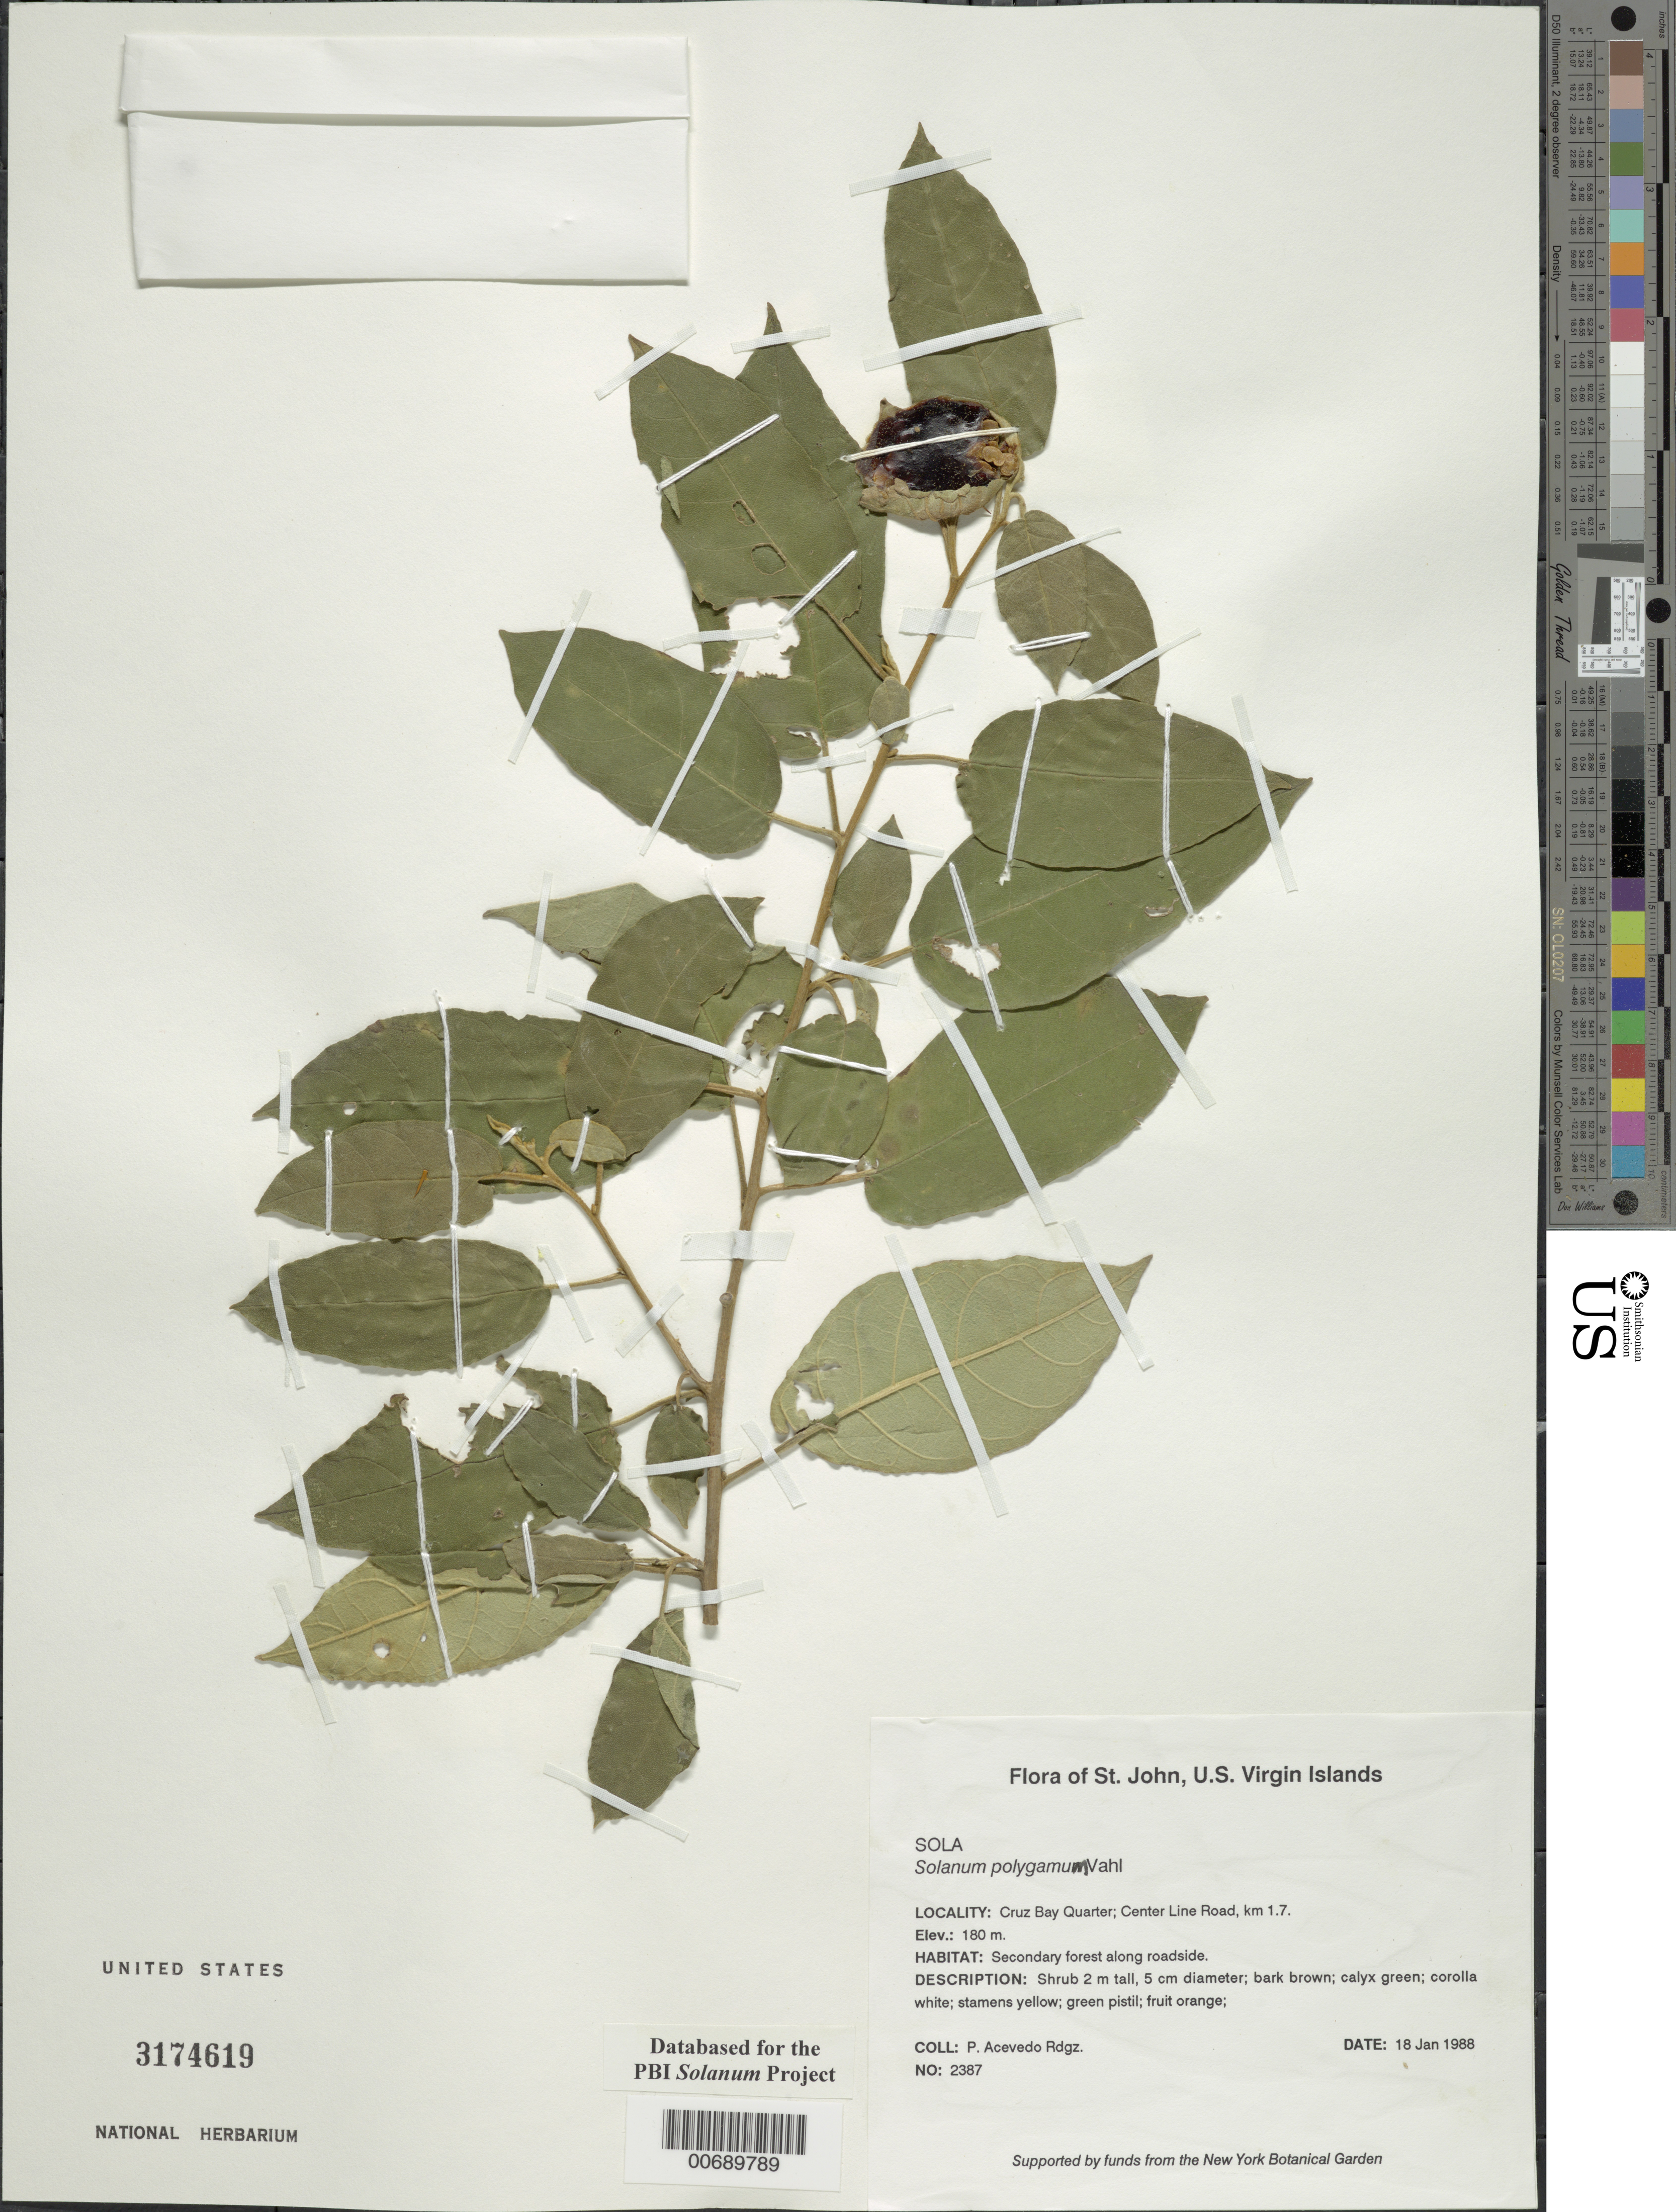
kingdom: Plantae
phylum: Tracheophyta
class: Magnoliopsida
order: Solanales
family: Solanaceae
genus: Solanum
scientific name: Solanum polygamum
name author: Vahl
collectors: P. Acevedo-Rodr.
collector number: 2387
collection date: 1988-01-18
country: U.S. Virgin Islands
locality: St. John, U.S. Virgin Islands, Cruz Bay Quarter; Center Line Road, km 1.7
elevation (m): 180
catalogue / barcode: US 3174619